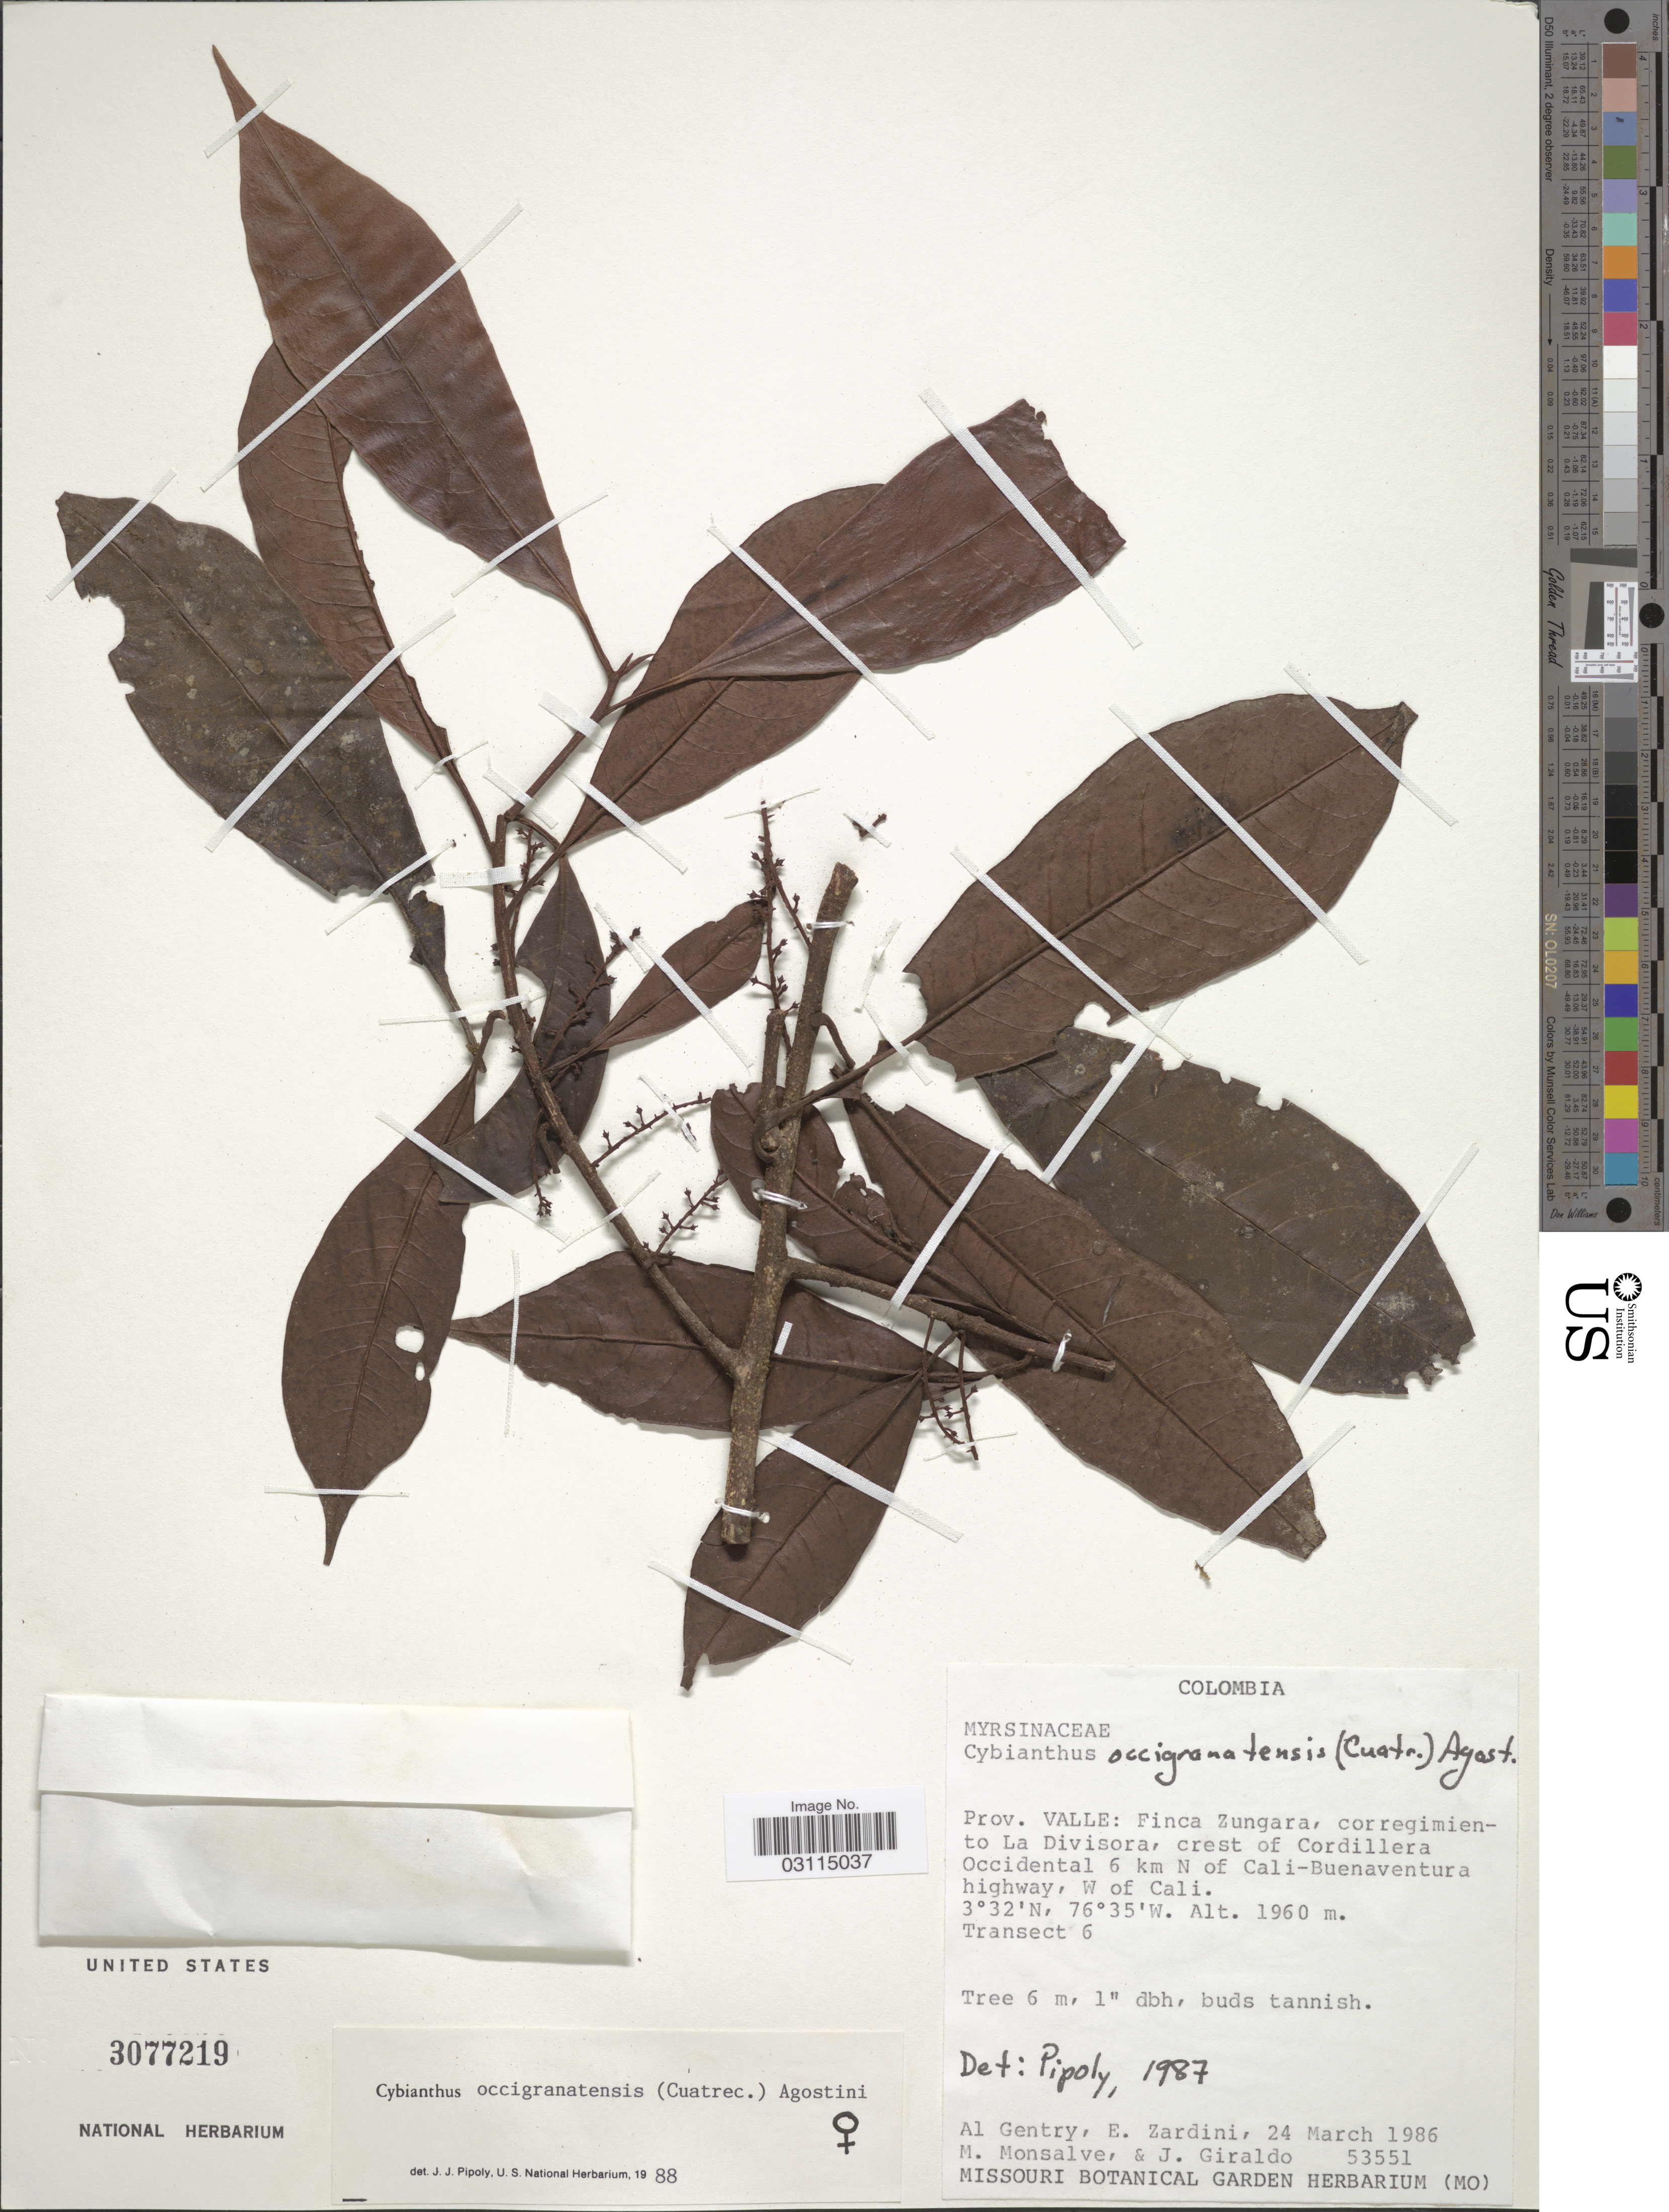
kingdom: Plantae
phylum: Tracheophyta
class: Magnoliopsida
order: Ericales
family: Primulaceae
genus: Cybianthus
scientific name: Cybianthus occigranatensis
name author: (Cuatrec.) G. Agostini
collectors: A. H. Gentry, E. Zardini, M. Monsalve & J. Giraldo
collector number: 53551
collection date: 1986-03-24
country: Colombia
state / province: Valle del Cauca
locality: Prov. Valle: Finca Zungara, corregimiento La Divisoria, crest of Cordillera Occidental 6 km N of Cali-Buenaventura highway, W of Cali, Transect 6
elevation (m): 1960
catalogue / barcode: US 3077219